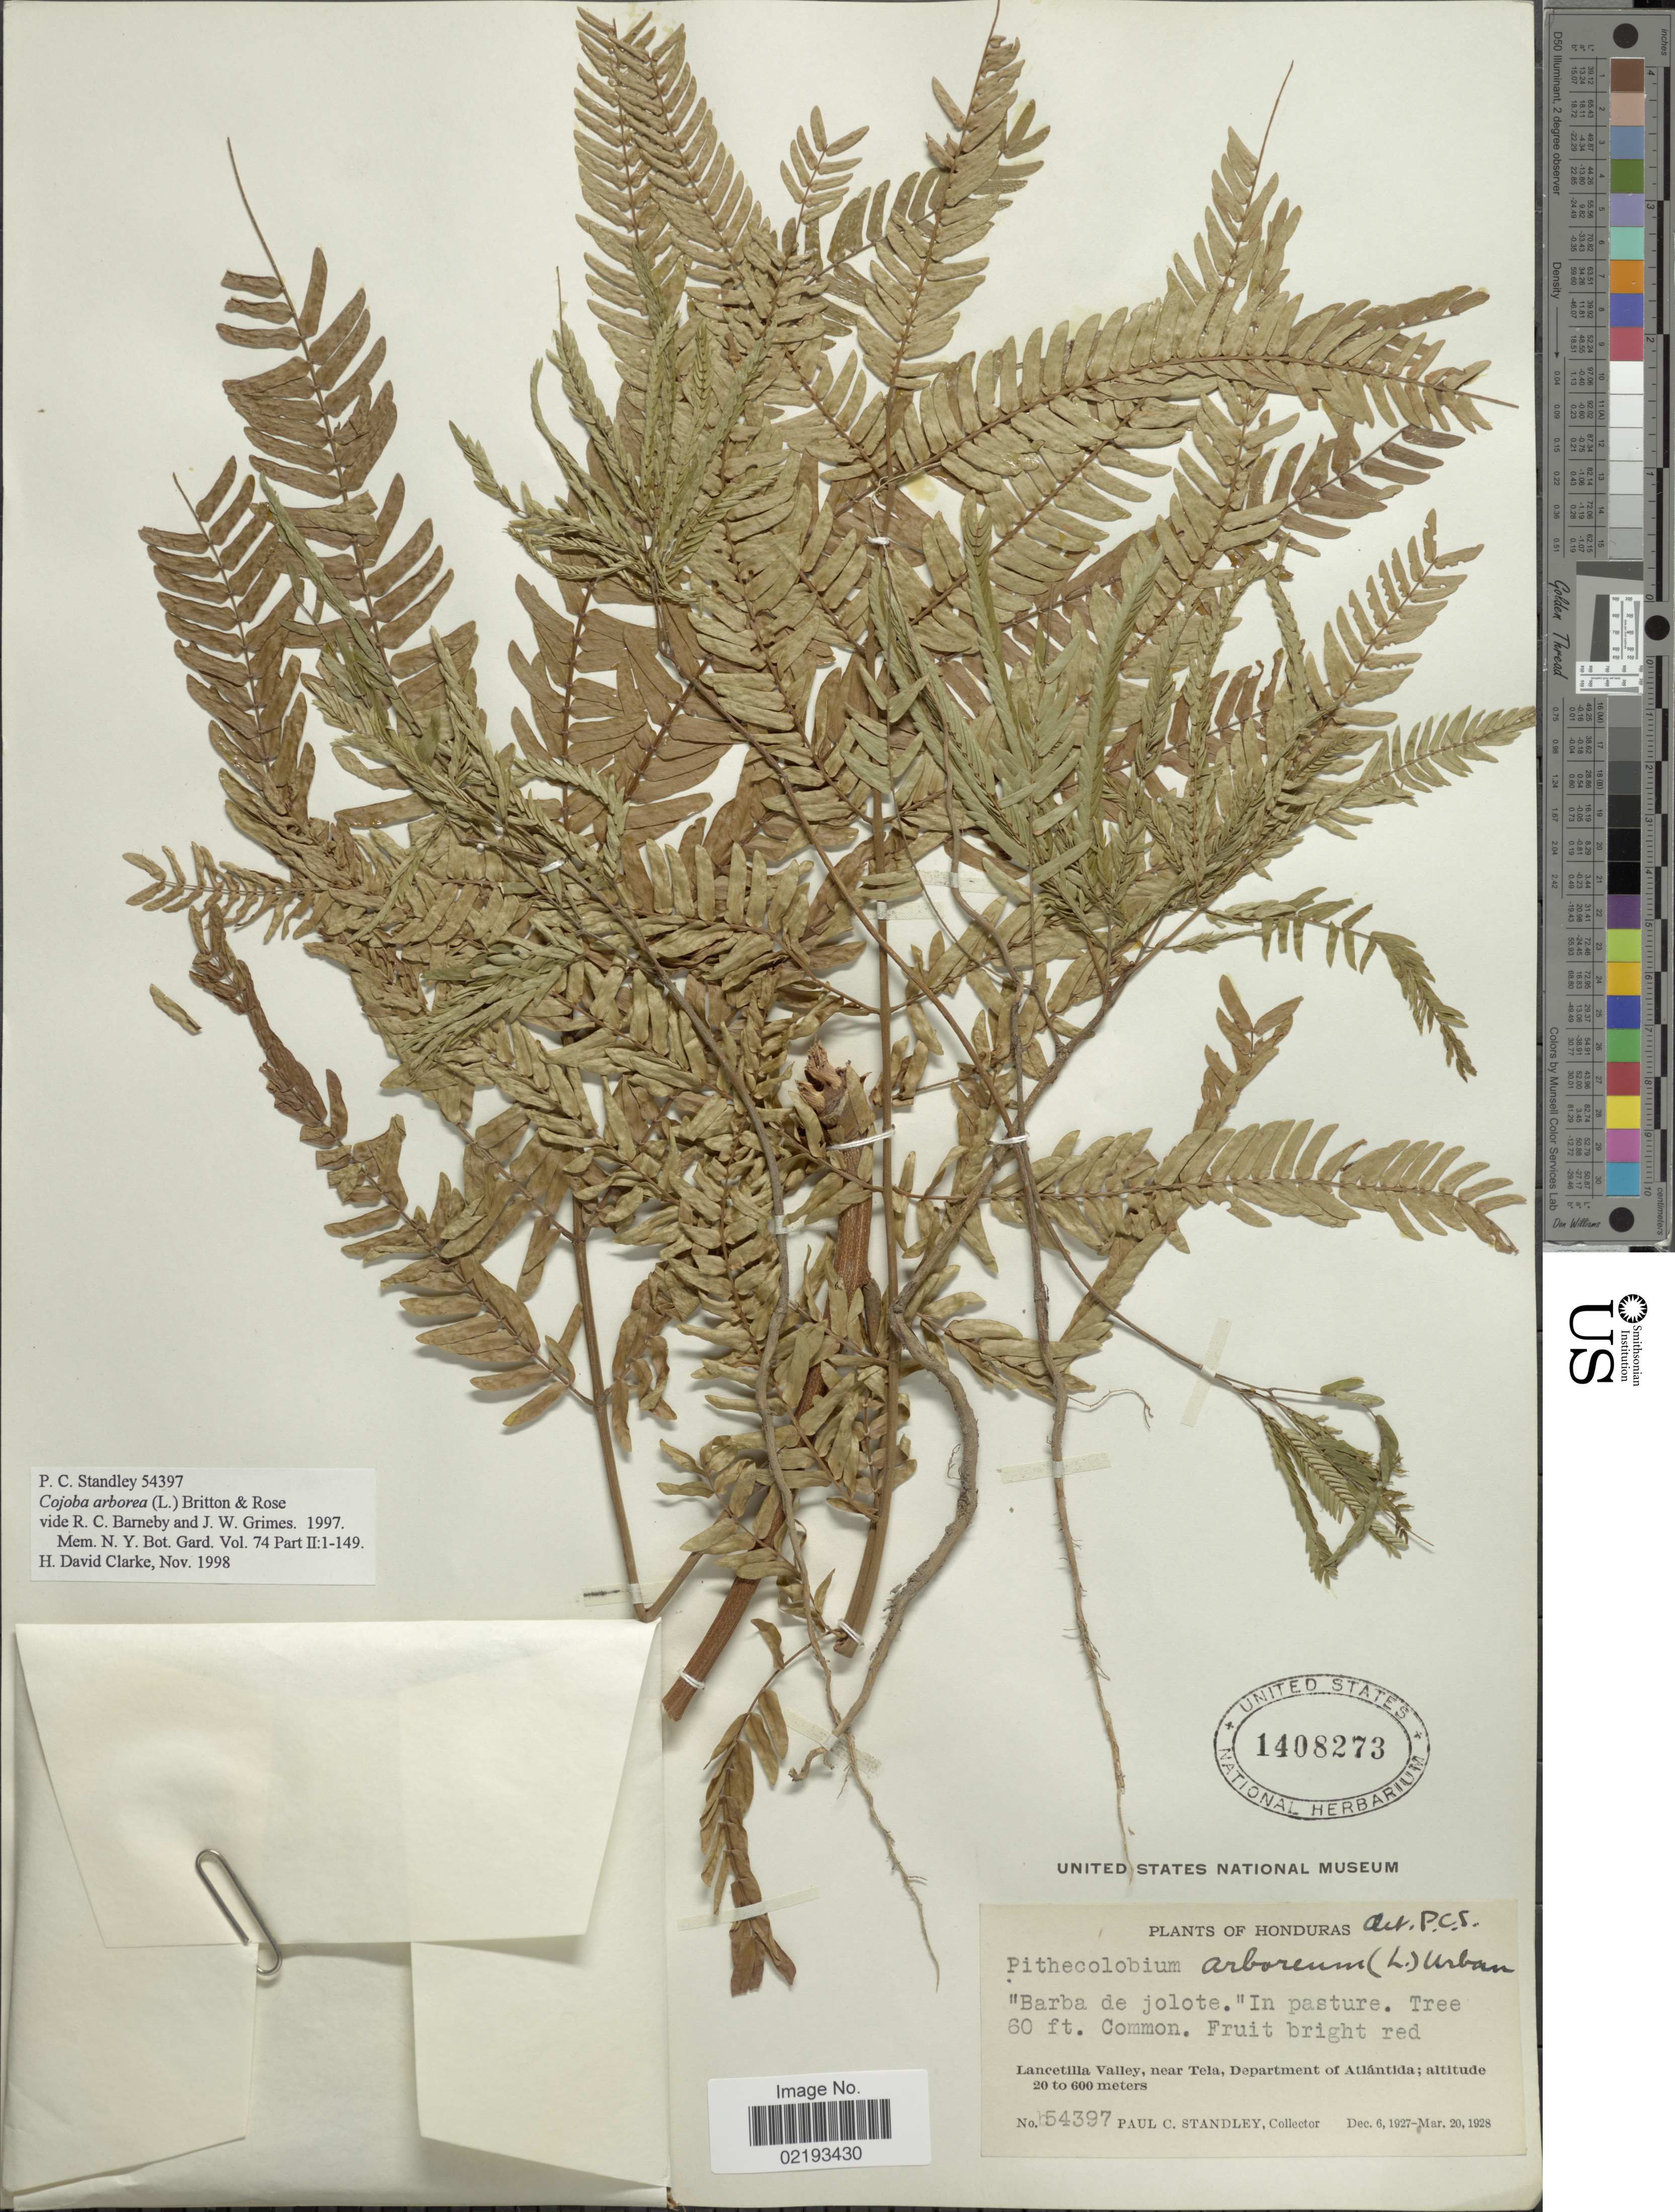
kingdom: Plantae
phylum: Tracheophyta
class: Magnoliopsida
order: Fabales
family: Fabaceae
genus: Cojoba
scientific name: Cojoba arborea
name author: (L.) Britton & Rose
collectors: P. C. Standley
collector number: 54397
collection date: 1927-12-06/1928-03-20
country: Honduras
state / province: Atlántida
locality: Lancetilla Valley, near Tela, Department of Atlántida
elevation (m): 20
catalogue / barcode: US 1408273